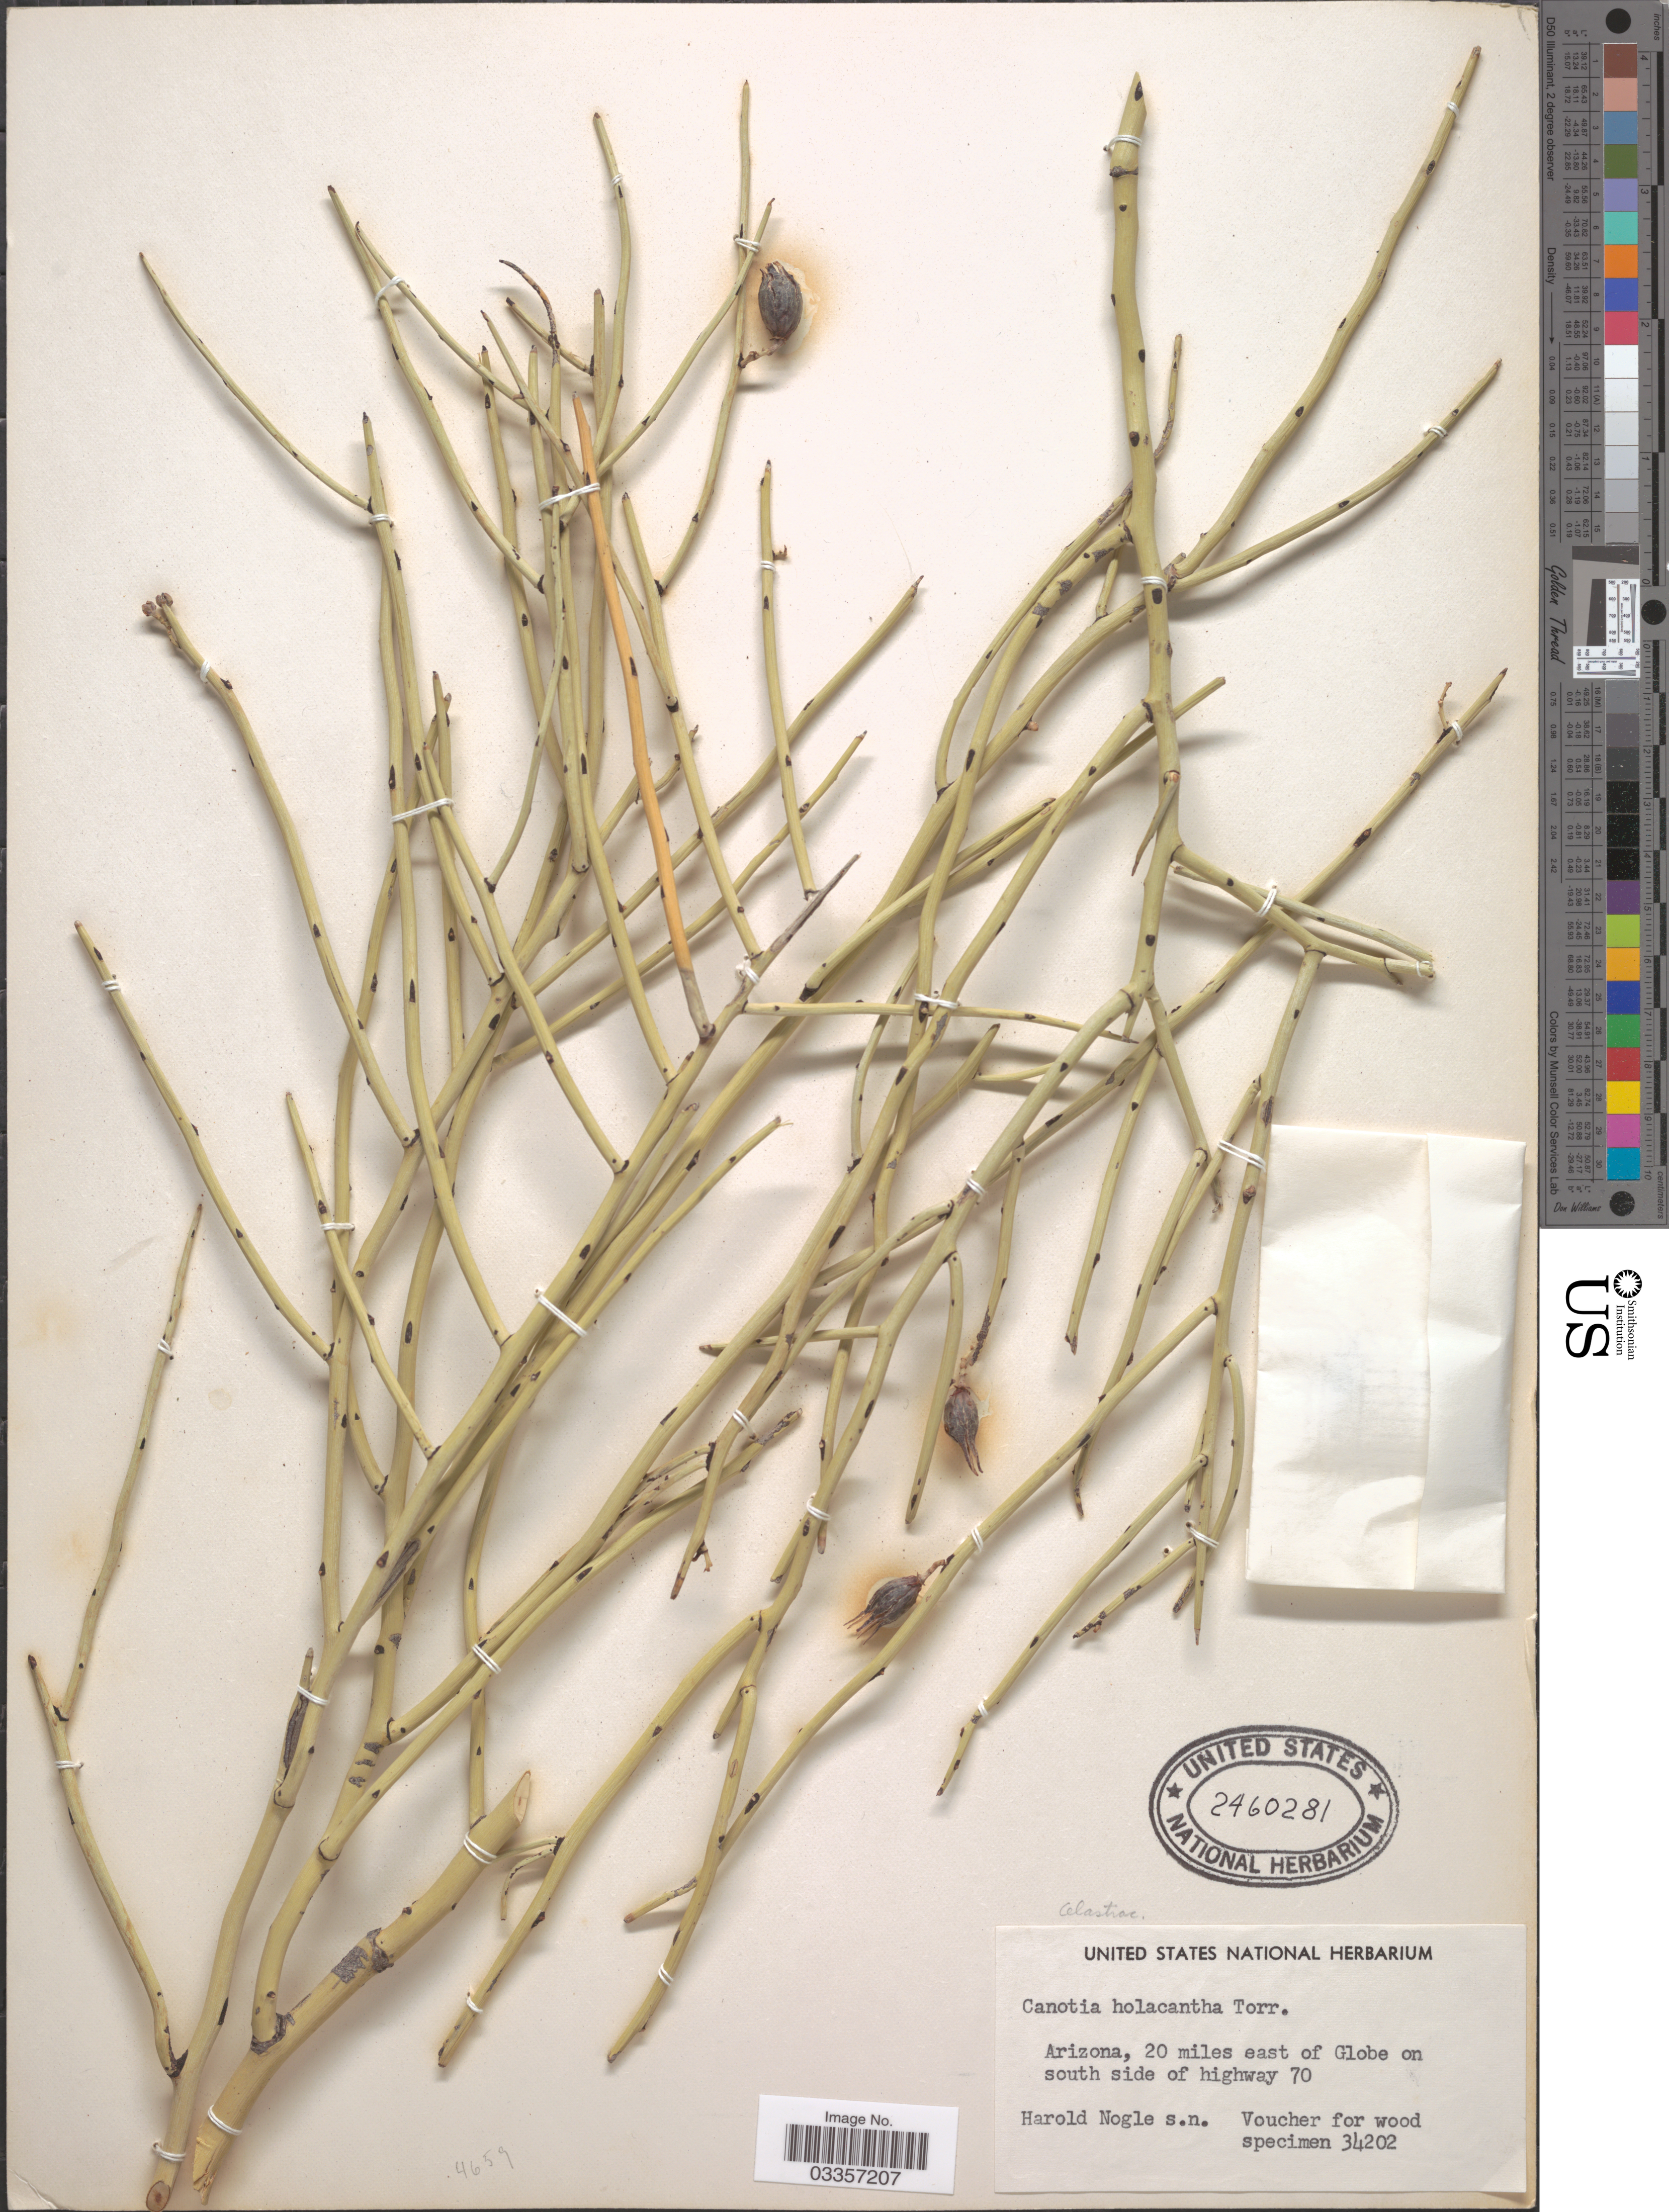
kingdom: Plantae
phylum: Tracheophyta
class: Magnoliopsida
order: Celastrales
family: Celastraceae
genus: Canotia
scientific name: Canotia holacantha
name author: Torr.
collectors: H. Nogle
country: United States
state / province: Arizona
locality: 20 miles east of Globe on south side of highway 70.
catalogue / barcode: US 2460281